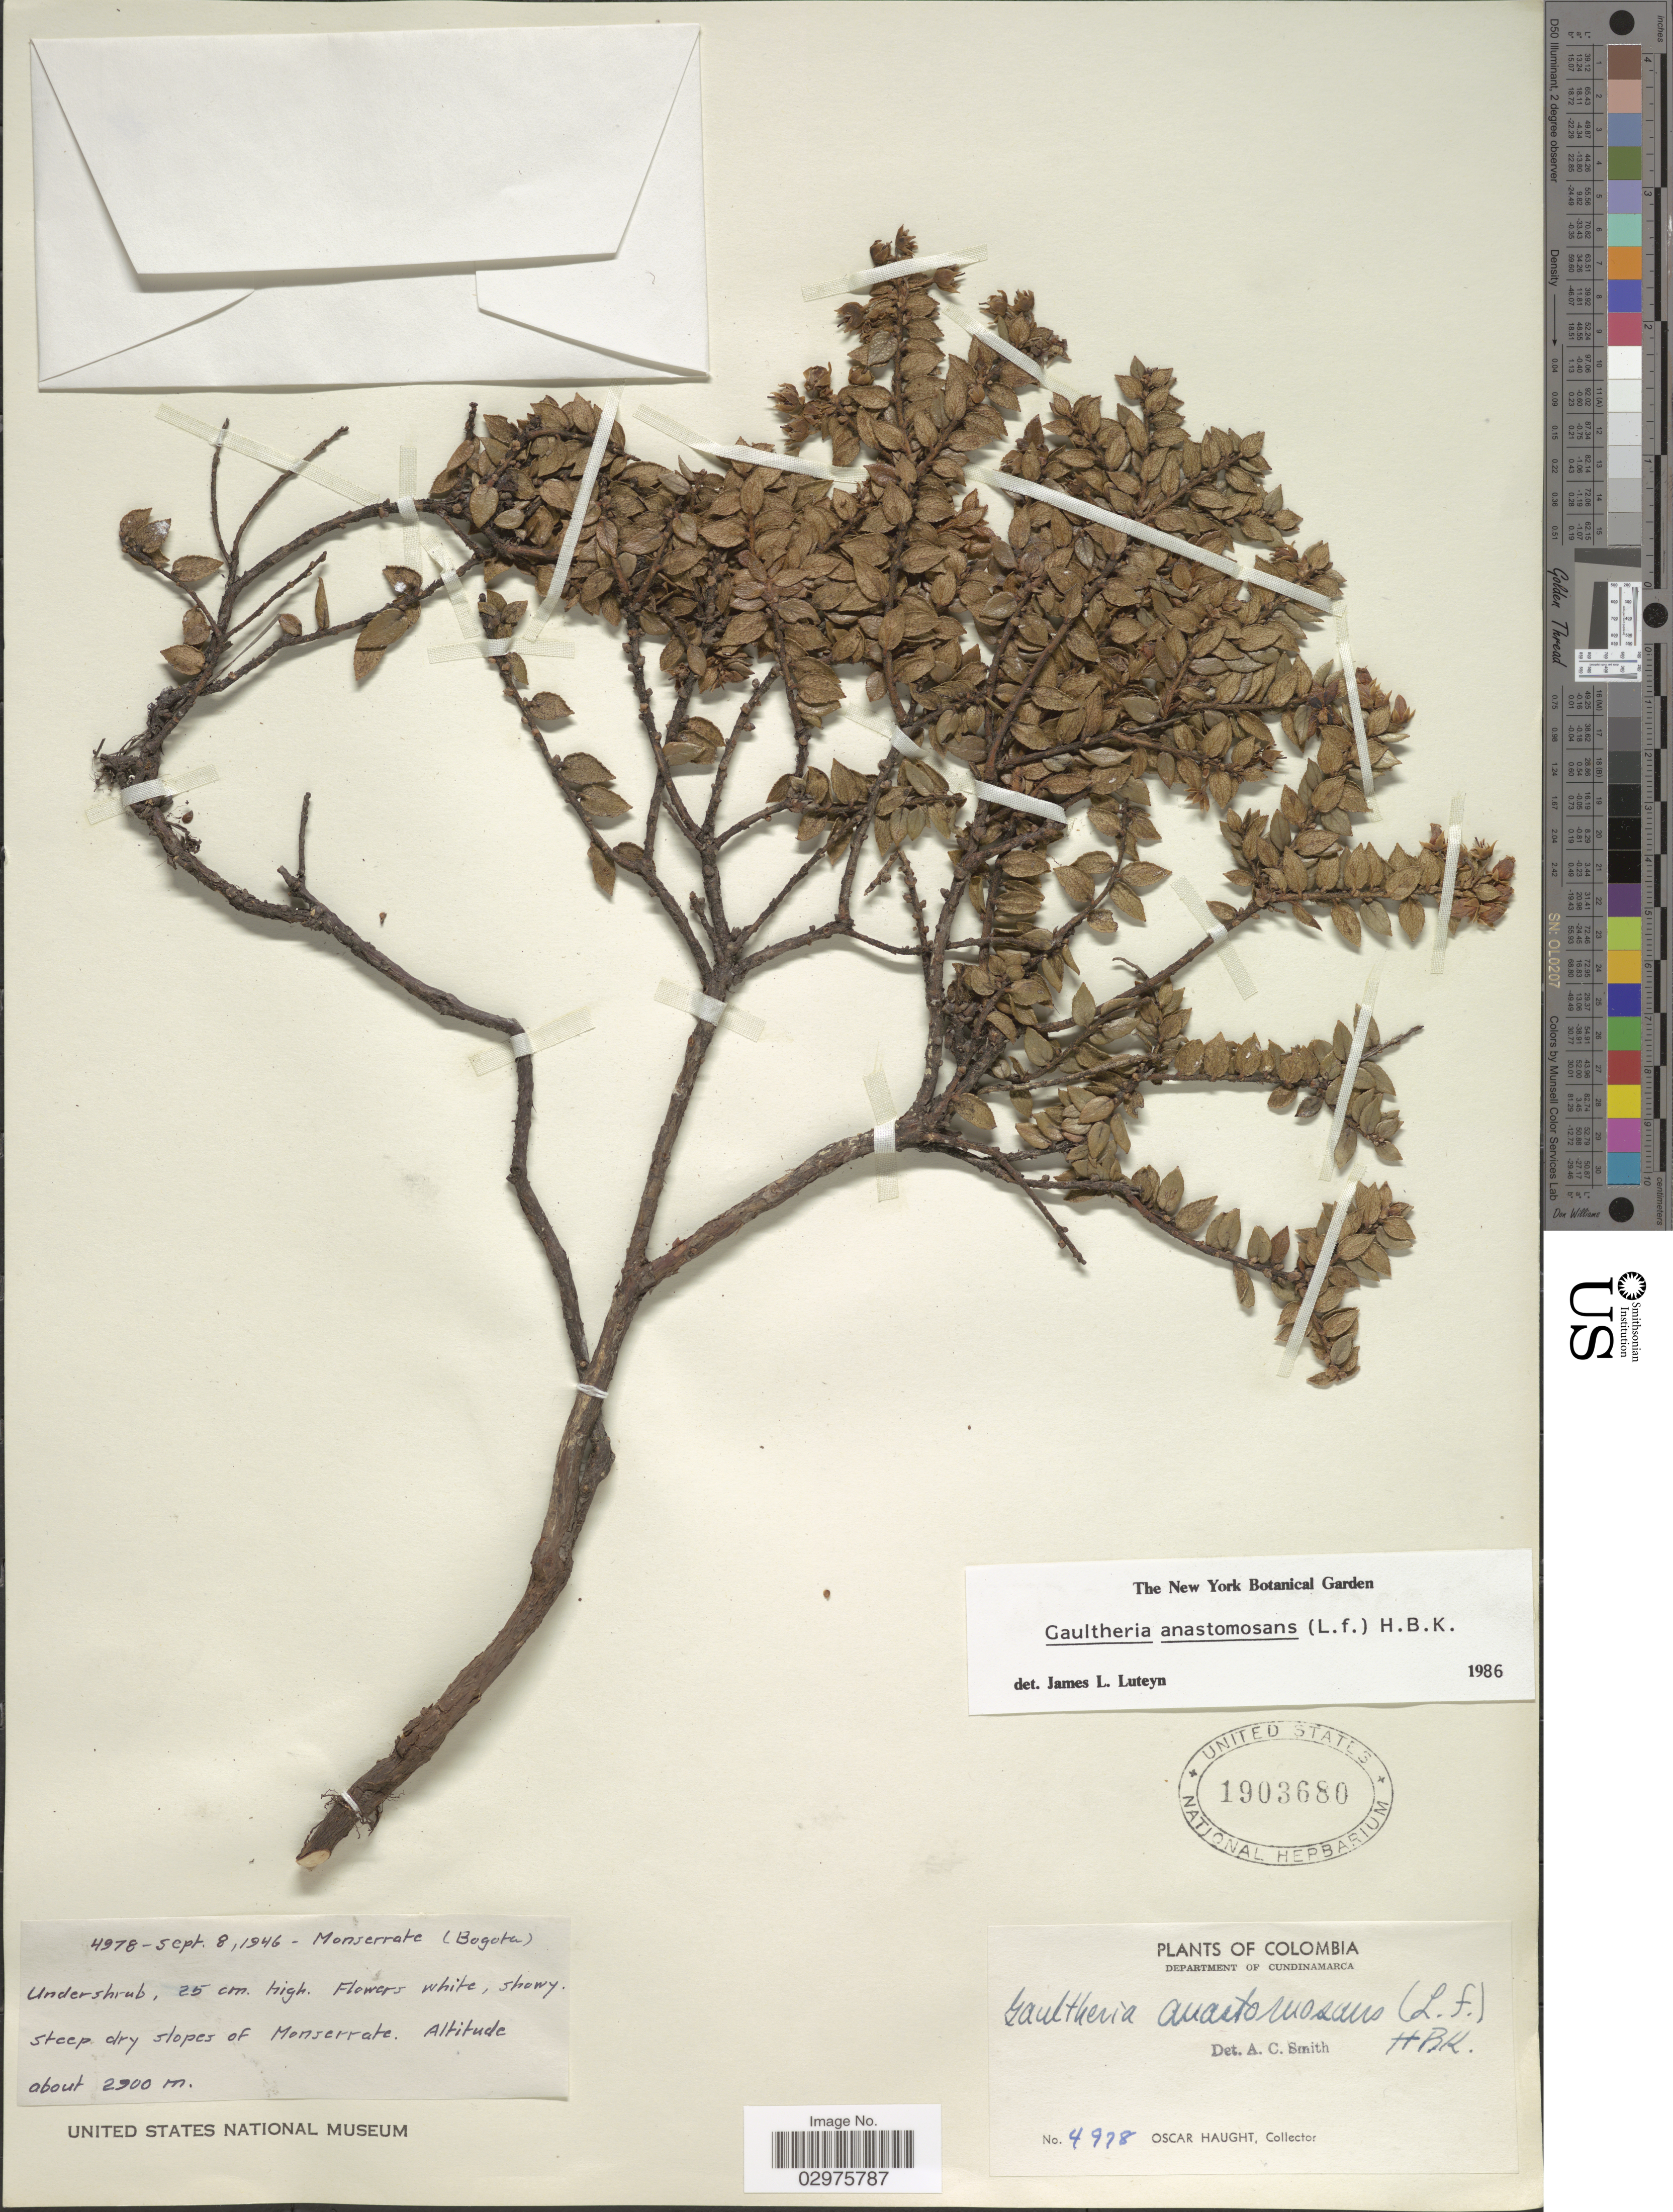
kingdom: Plantae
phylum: Tracheophyta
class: Magnoliopsida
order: Ericales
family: Ericaceae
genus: Gaultheria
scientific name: Gaultheria anastomosans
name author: (L. f.) Kunth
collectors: O. L. Haught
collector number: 4978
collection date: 1946-09-08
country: Colombia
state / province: Cundinamarca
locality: Department of Cundinamarca. Monserrate (Bogota).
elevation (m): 2900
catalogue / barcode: US 1903680